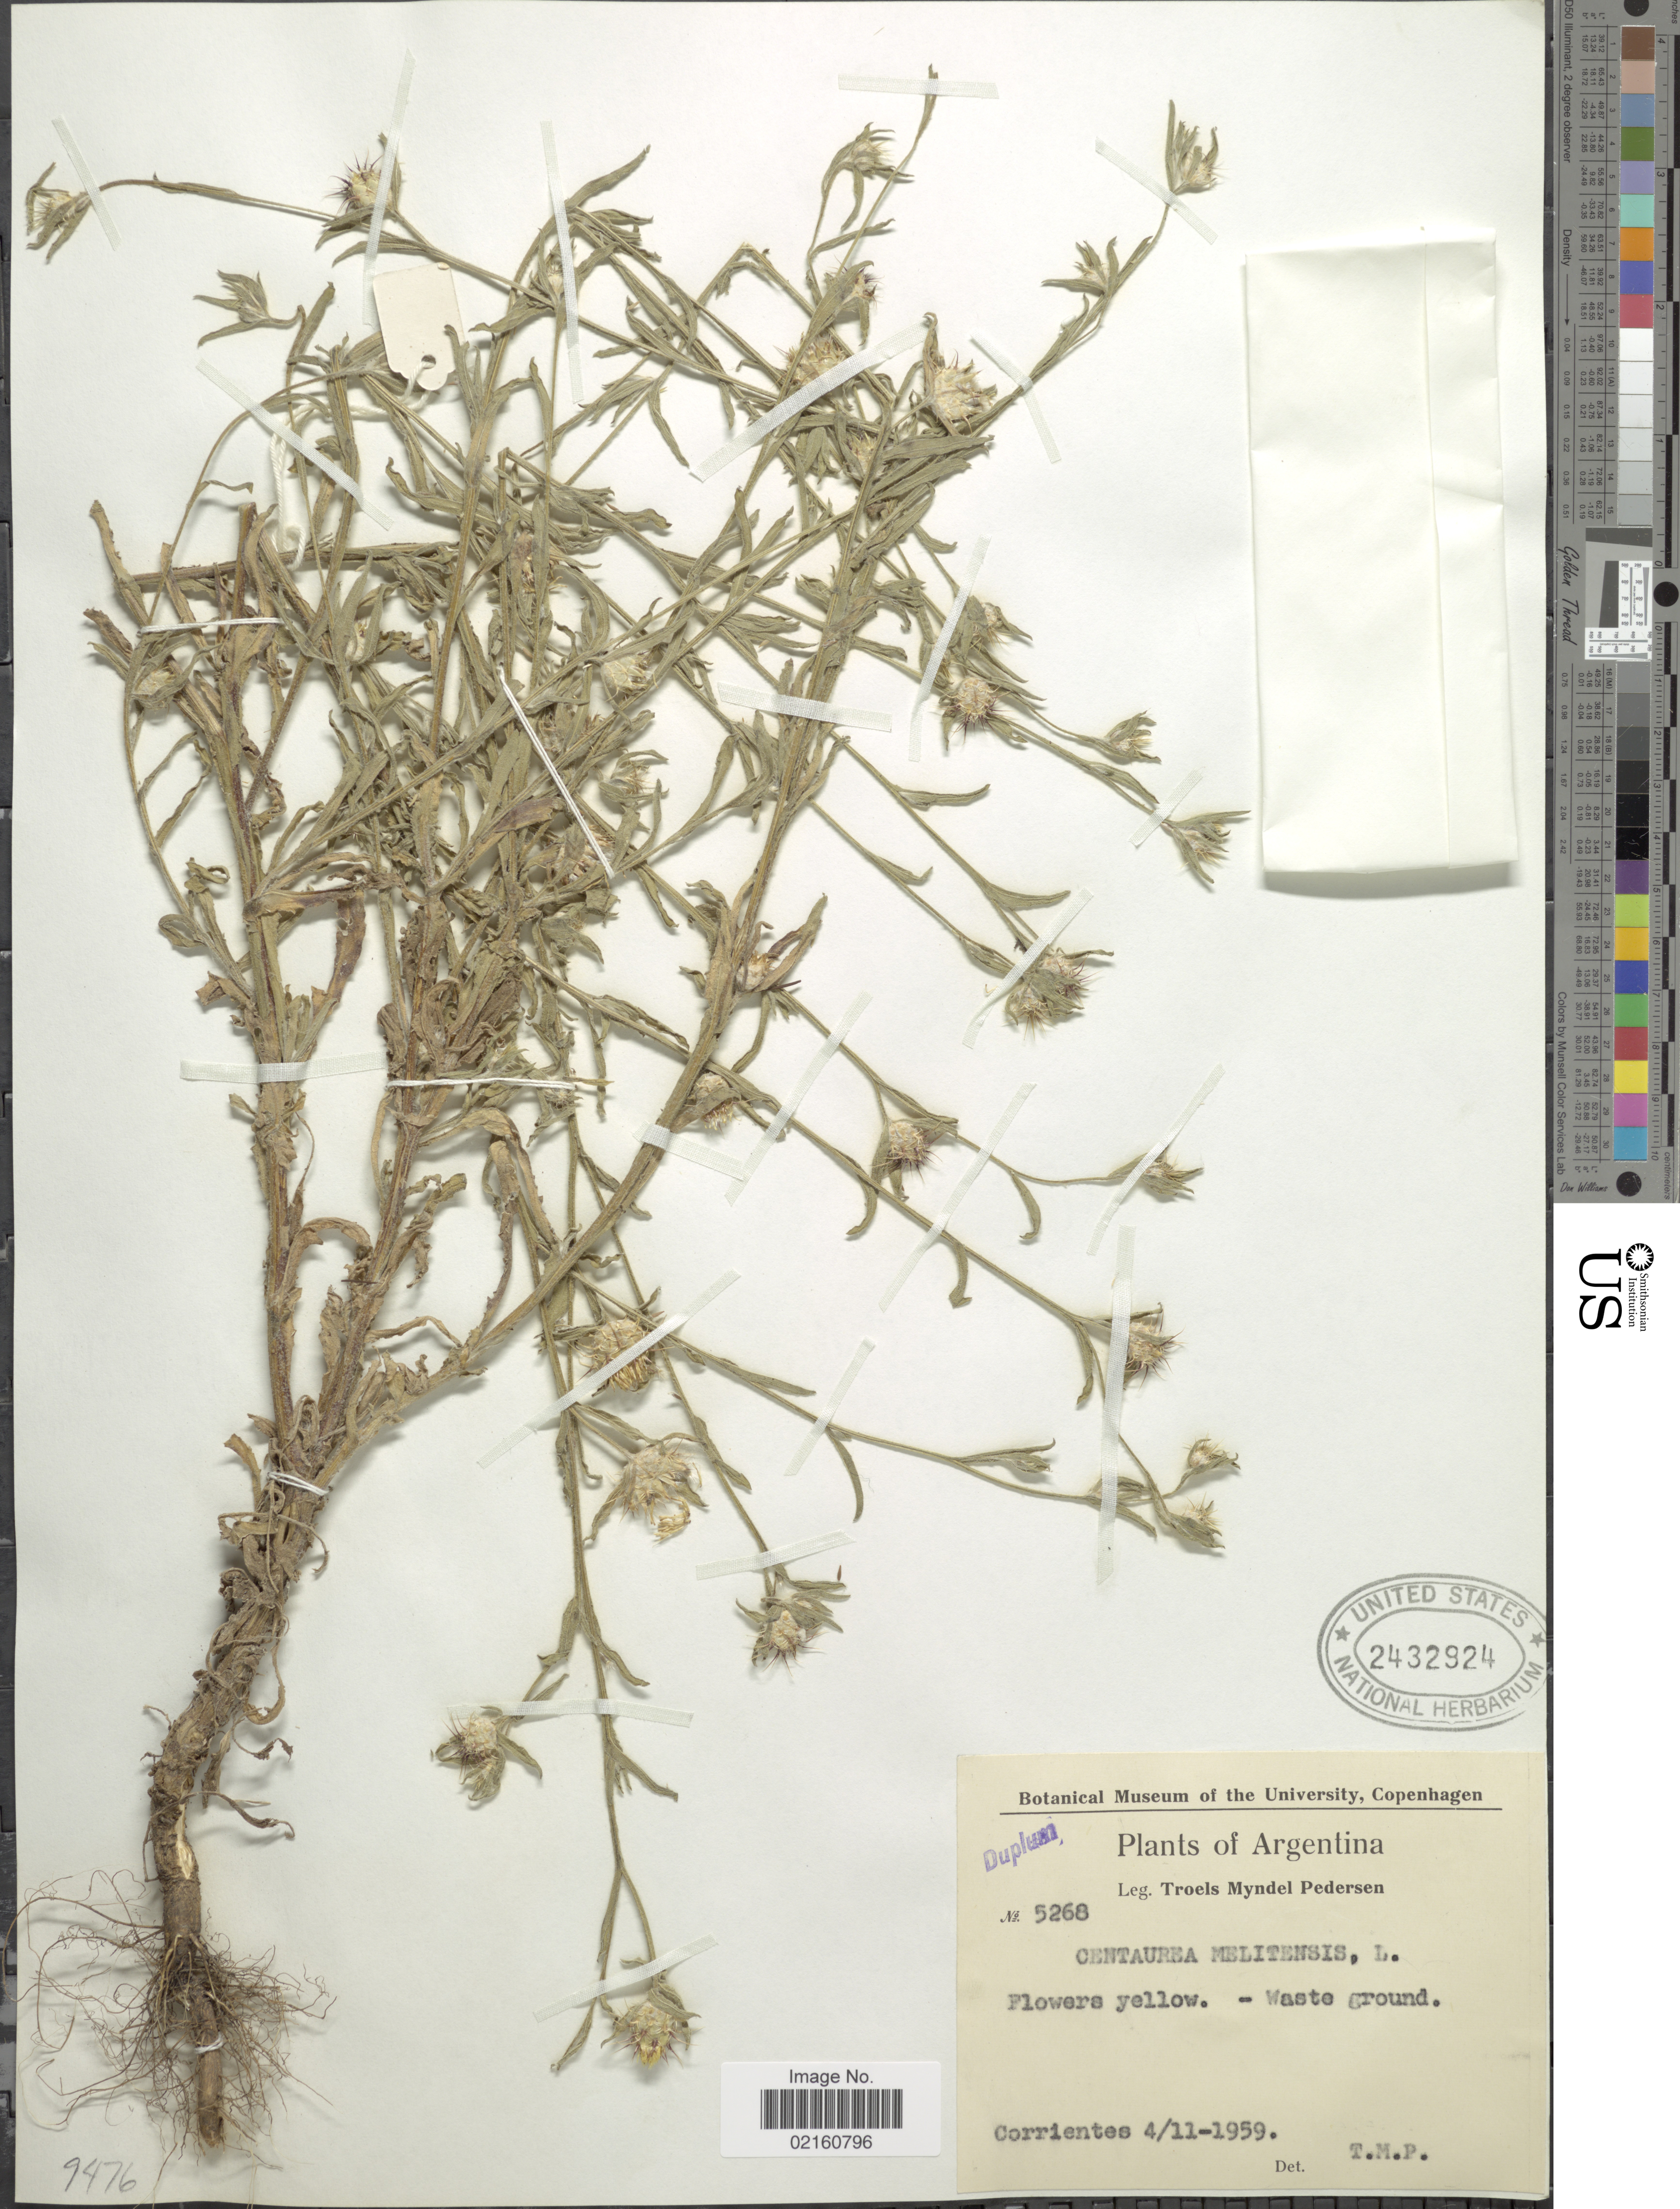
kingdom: Plantae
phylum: Tracheophyta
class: Magnoliopsida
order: Asterales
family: Asteraceae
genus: Centaurea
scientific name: Centaurea melitensis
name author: L.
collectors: T. Pederson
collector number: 5268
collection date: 1959-11-04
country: Argentina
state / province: Corrientes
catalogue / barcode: US 2432924